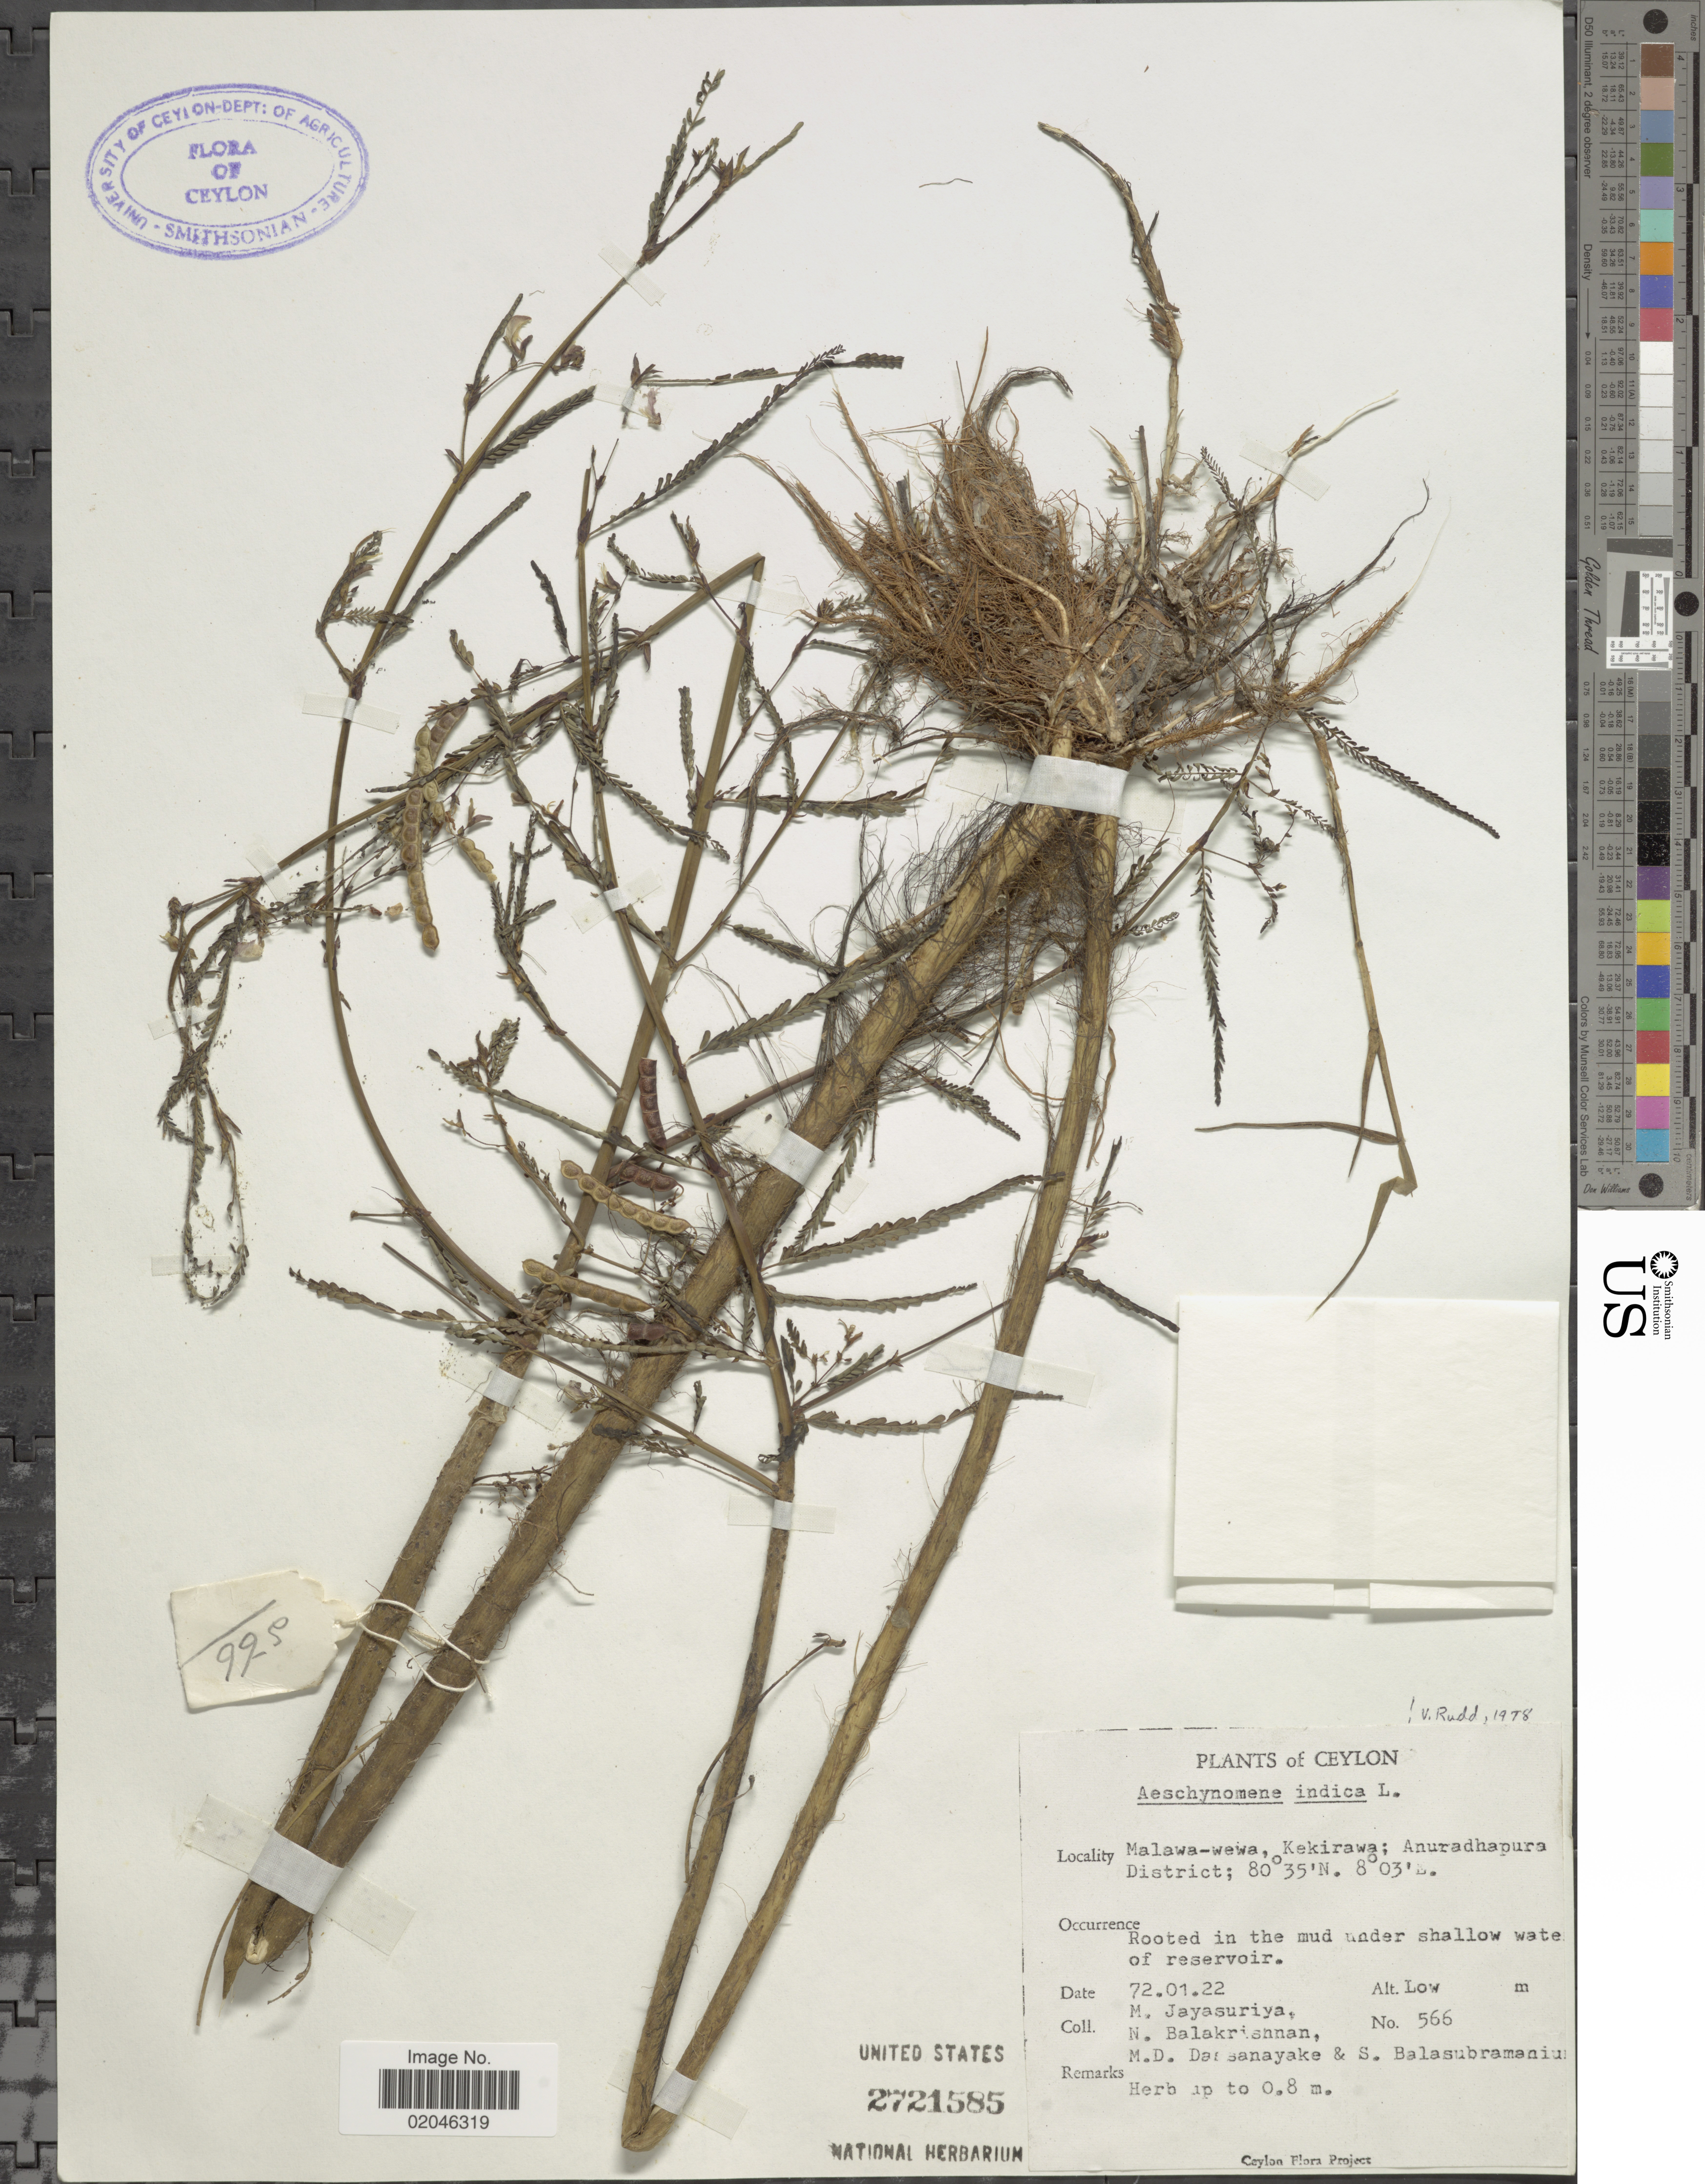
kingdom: Plantae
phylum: Tracheophyta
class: Magnoliopsida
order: Fabales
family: Fabaceae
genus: Aeschynomene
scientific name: Aeschynomene indica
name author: L.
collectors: M. Jayasuriya, N. Balakrishnan, M. D. Dassanayake & S. Balasubramanium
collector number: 566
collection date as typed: Transcribed d/m/y: 22/1/72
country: Sri Lanka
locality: Ceylon, Malawa-wewa, Kekirawa; Anuradhapura District, rooted in the mud under shallow water of reservoir.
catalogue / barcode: US 2721585